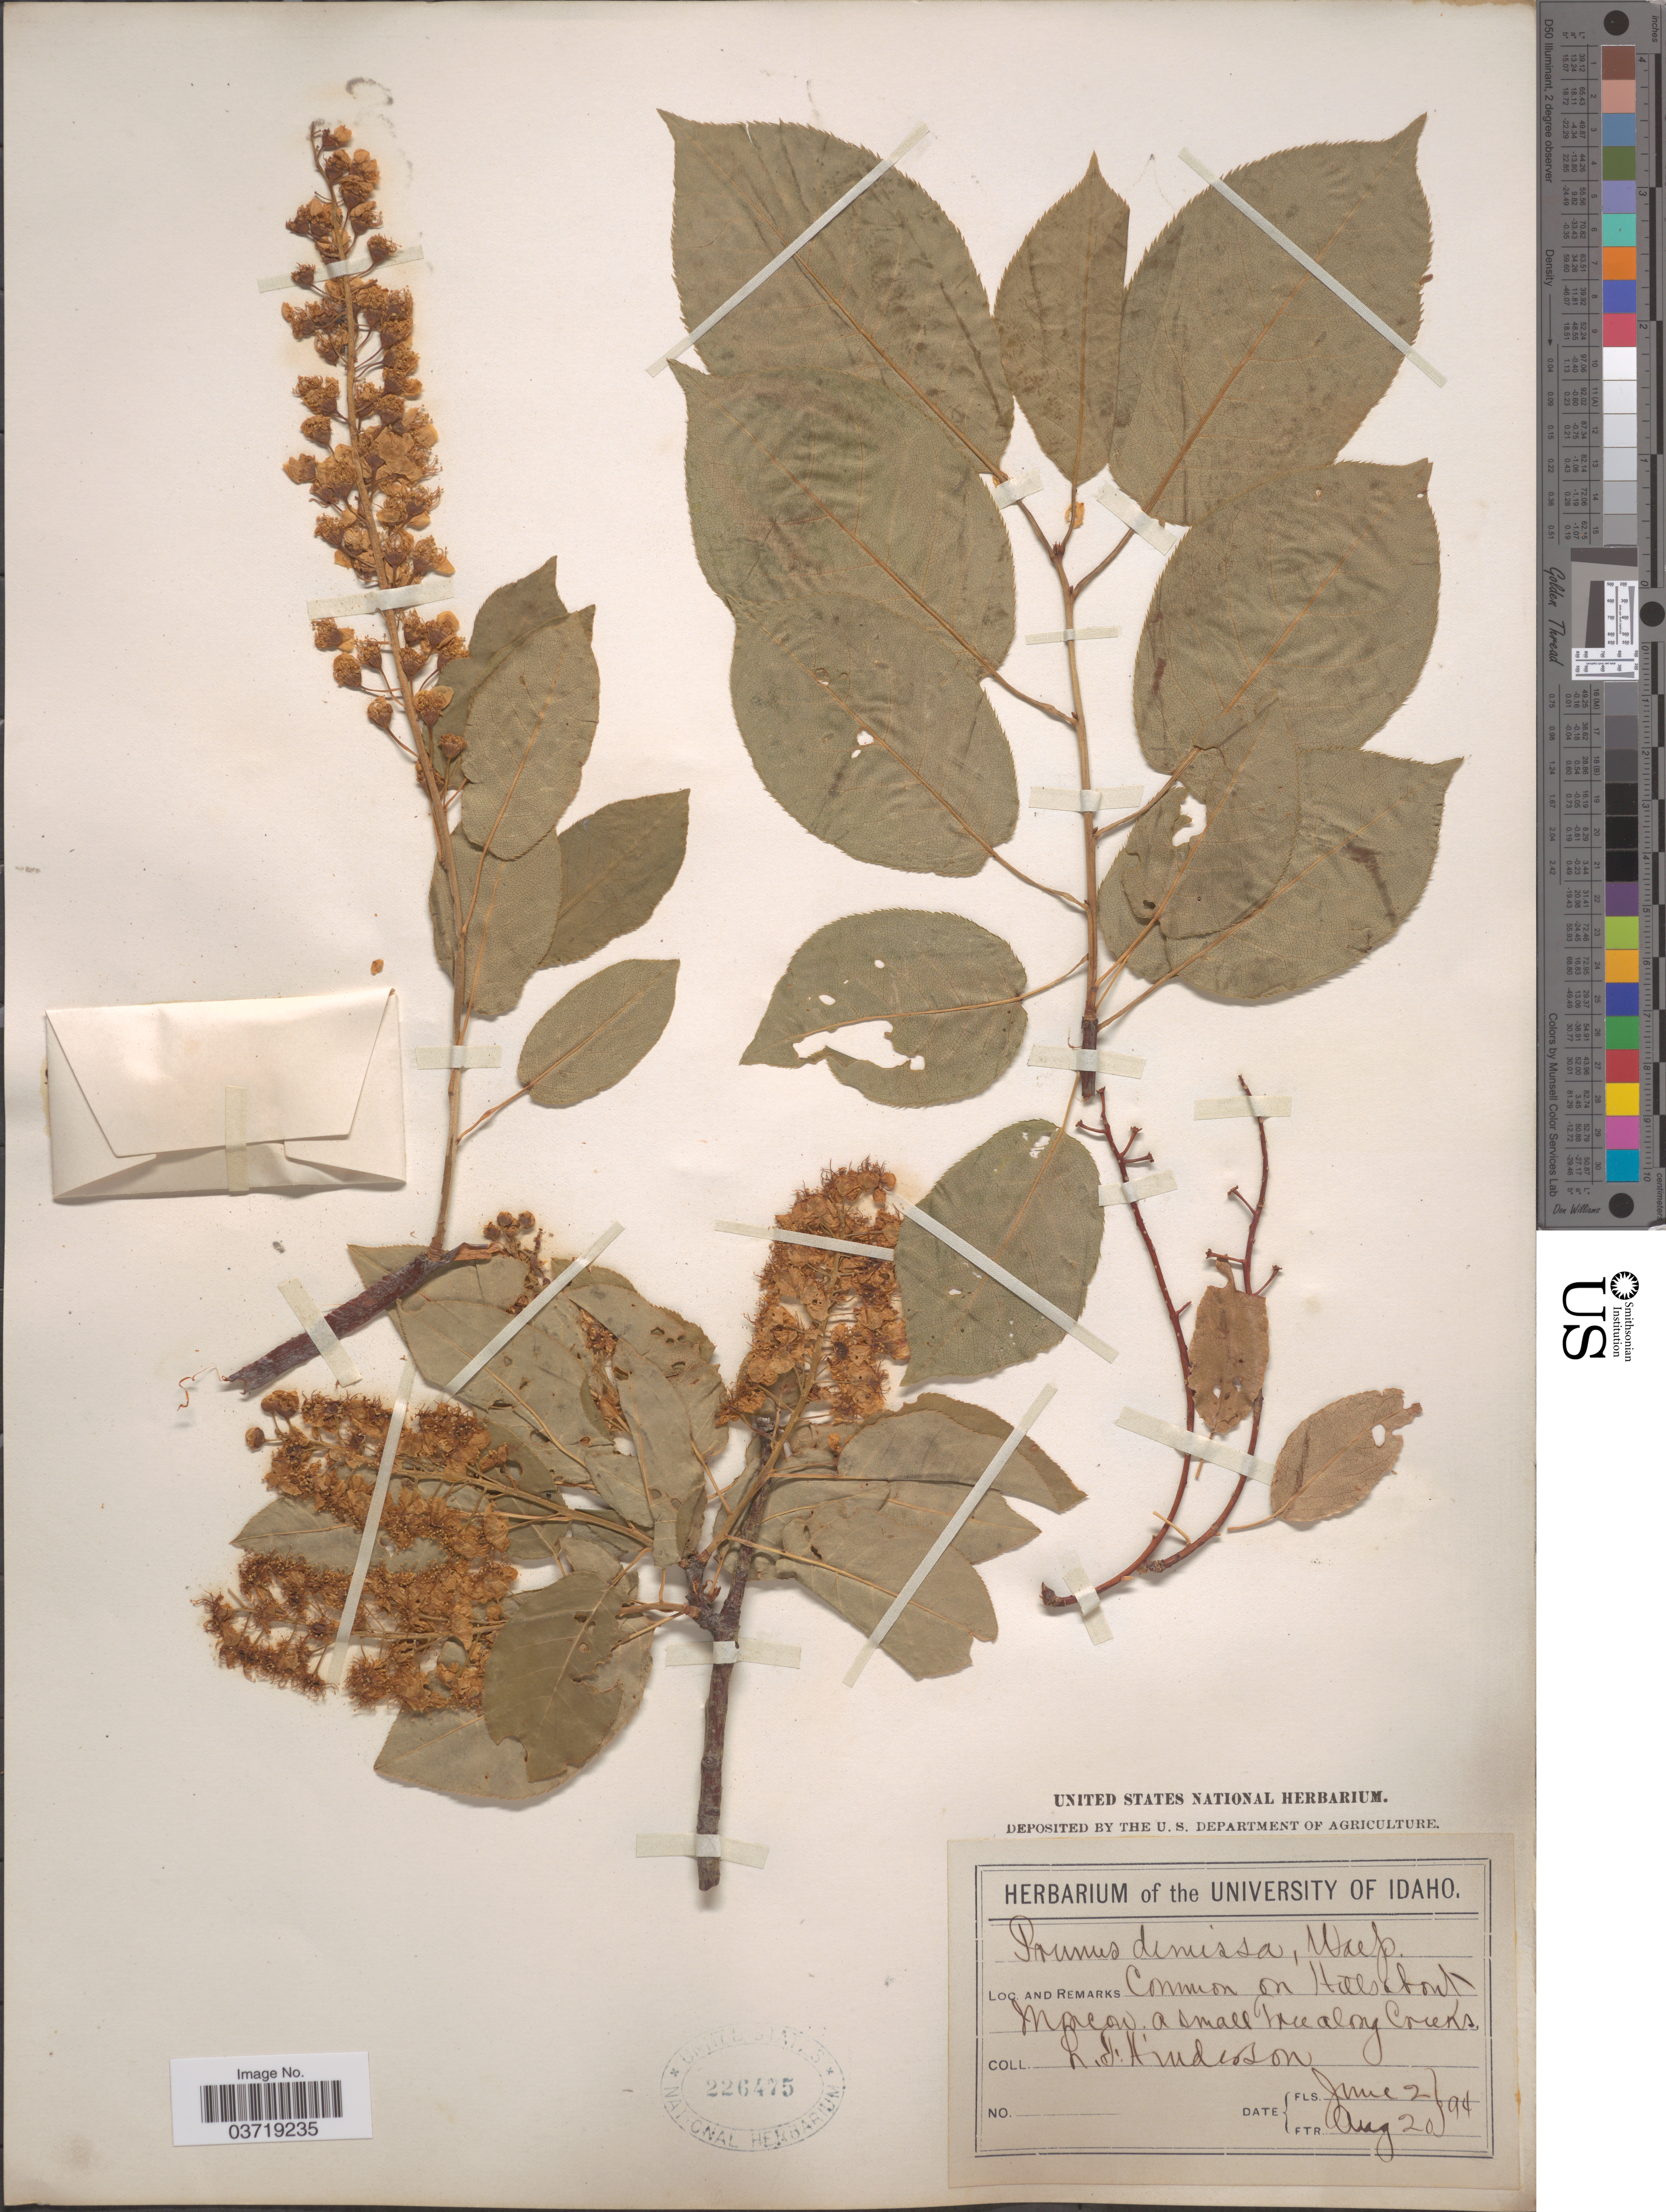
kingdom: Plantae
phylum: Tracheophyta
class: Magnoliopsida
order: Rosales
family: Rosaceae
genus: Prunus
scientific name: Prunus virginiana var. demissa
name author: (Nutt.) Torr.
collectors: L. F. Henderson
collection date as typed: Transcribed d/m/y: 2/6/94 to 20/8/94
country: United States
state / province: Idaho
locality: On Hills about Moscow. Along Creeks.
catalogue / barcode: US 226475